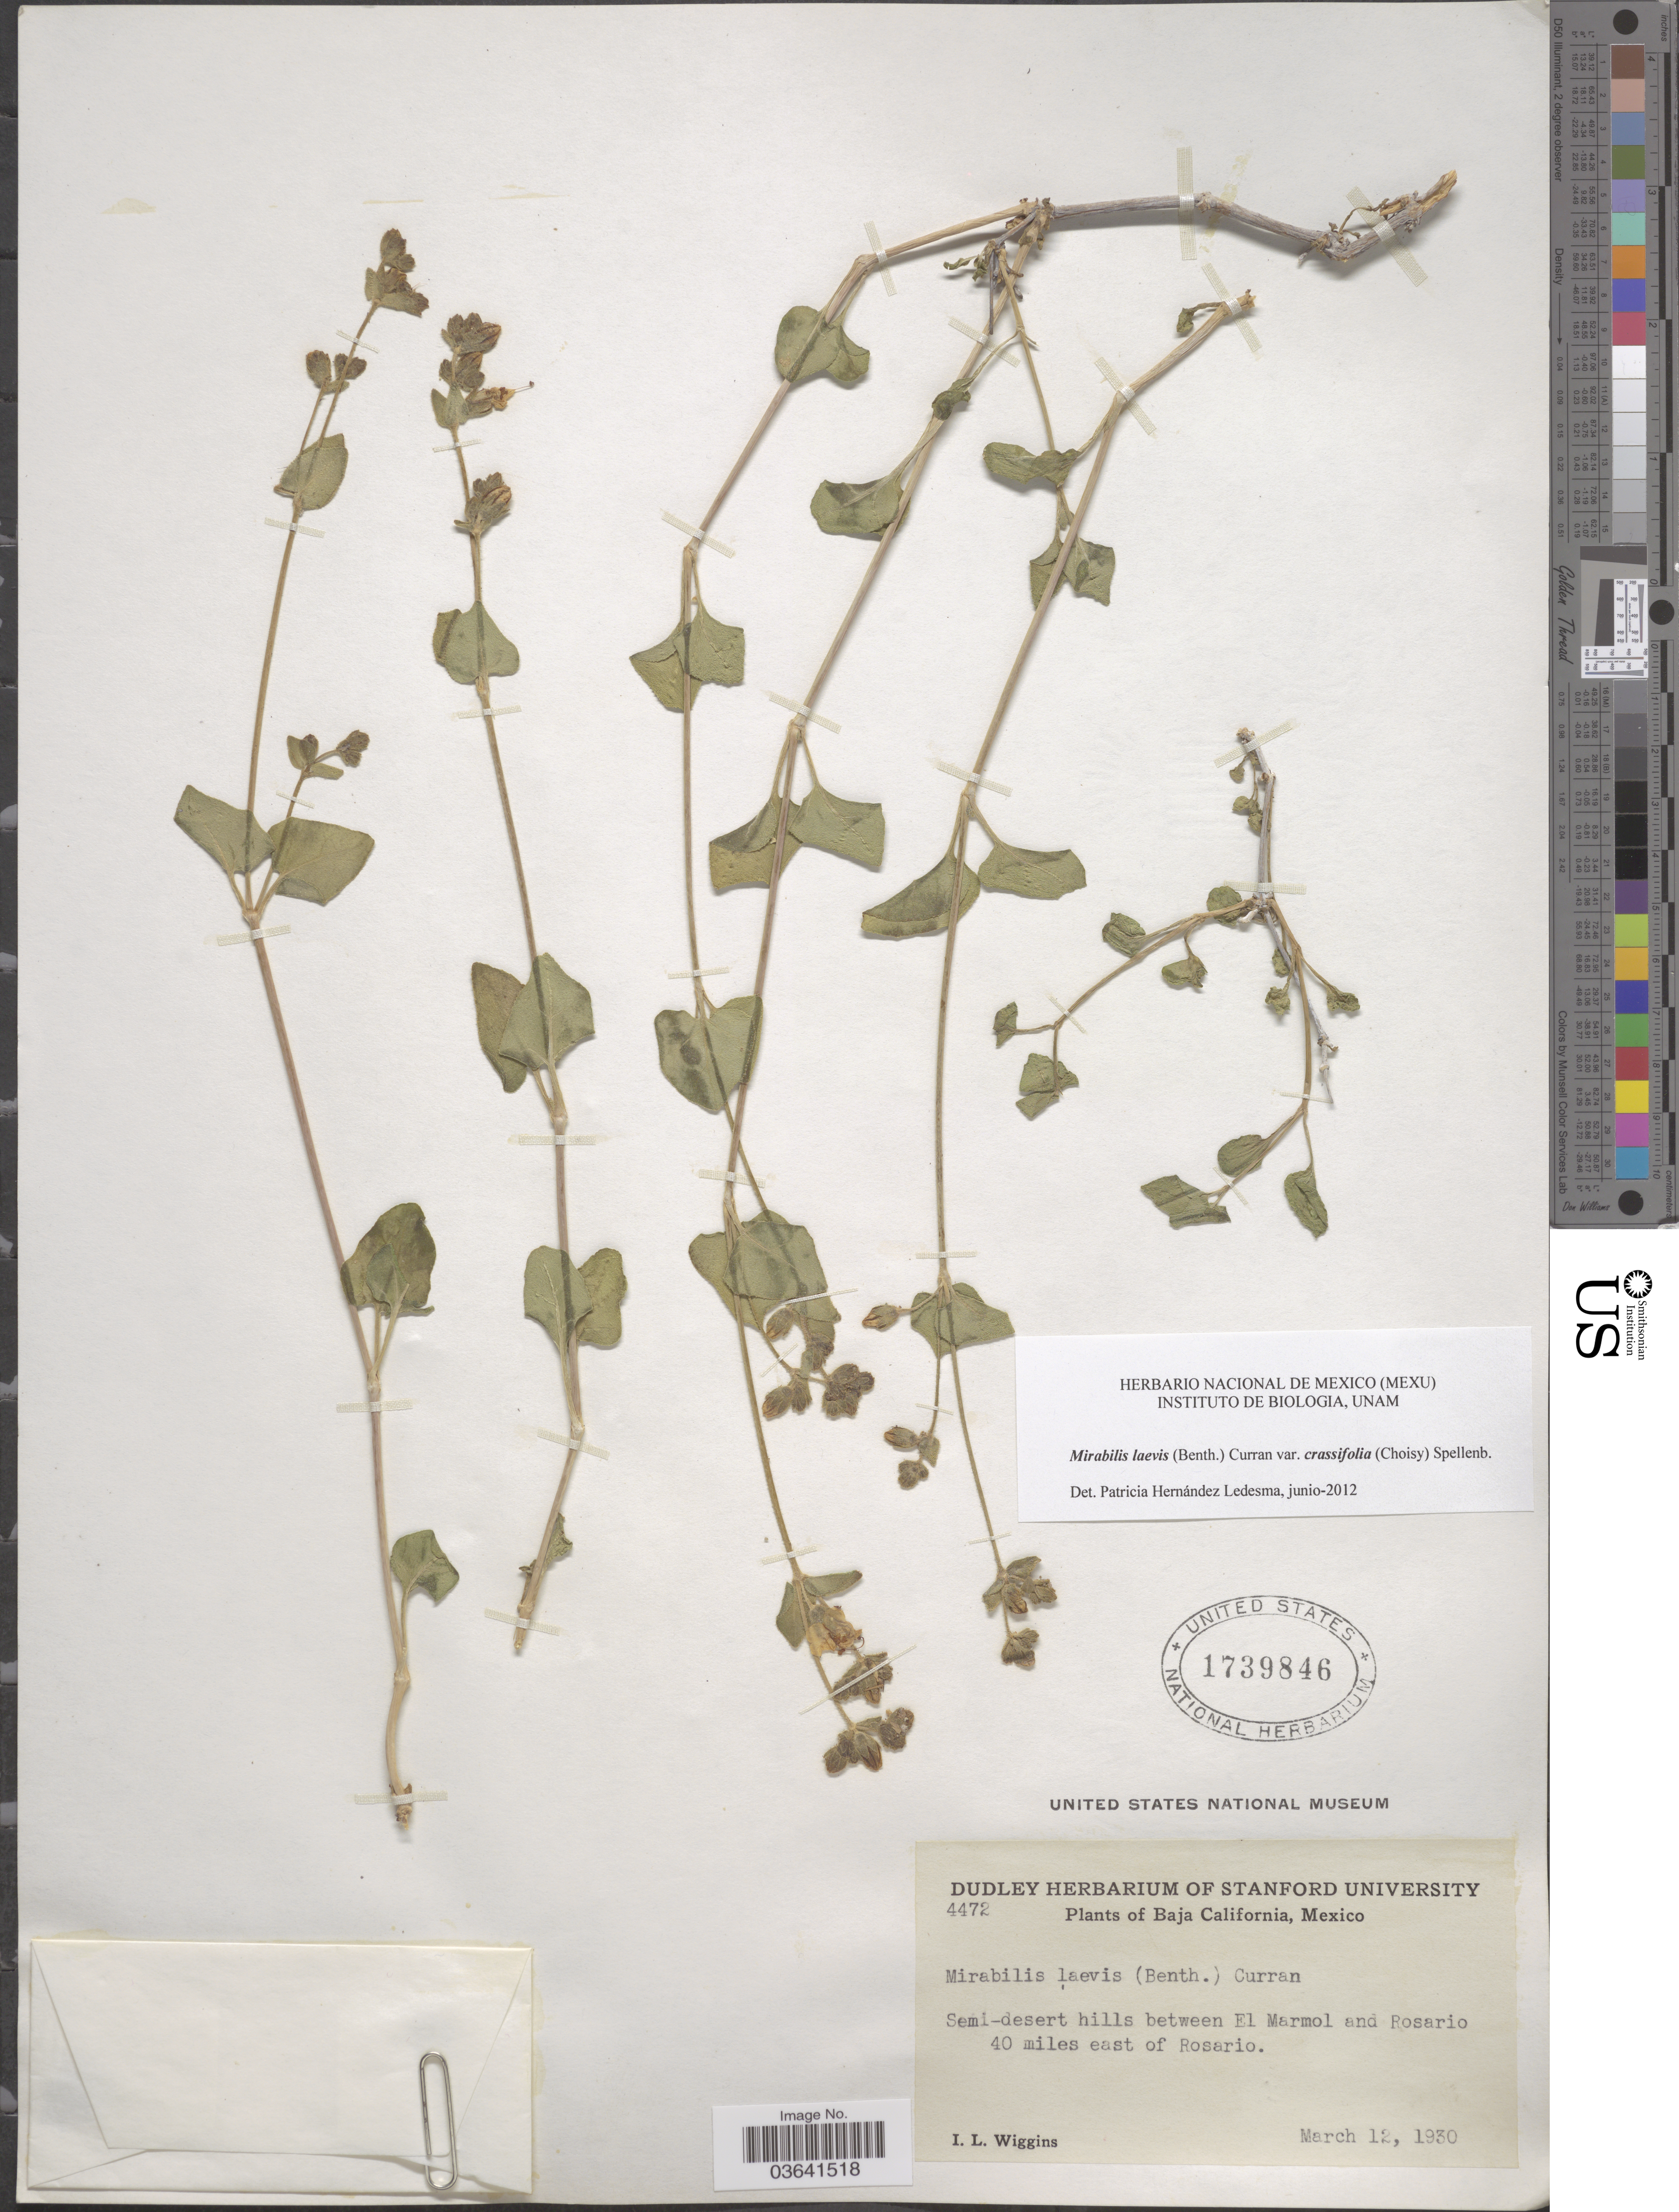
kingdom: Plantae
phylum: Tracheophyta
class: Magnoliopsida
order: Caryophyllales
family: Nyctaginaceae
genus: Mirabilis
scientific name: Mirabilis laevis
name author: (Benth.) Curran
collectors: I. L. Wiggins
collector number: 4472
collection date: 1930-03-12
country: Mexico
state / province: Baja California Norte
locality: Semi-desert hills between El Marmol and Rosario 40 miles east of Rosario.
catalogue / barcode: US 1739846